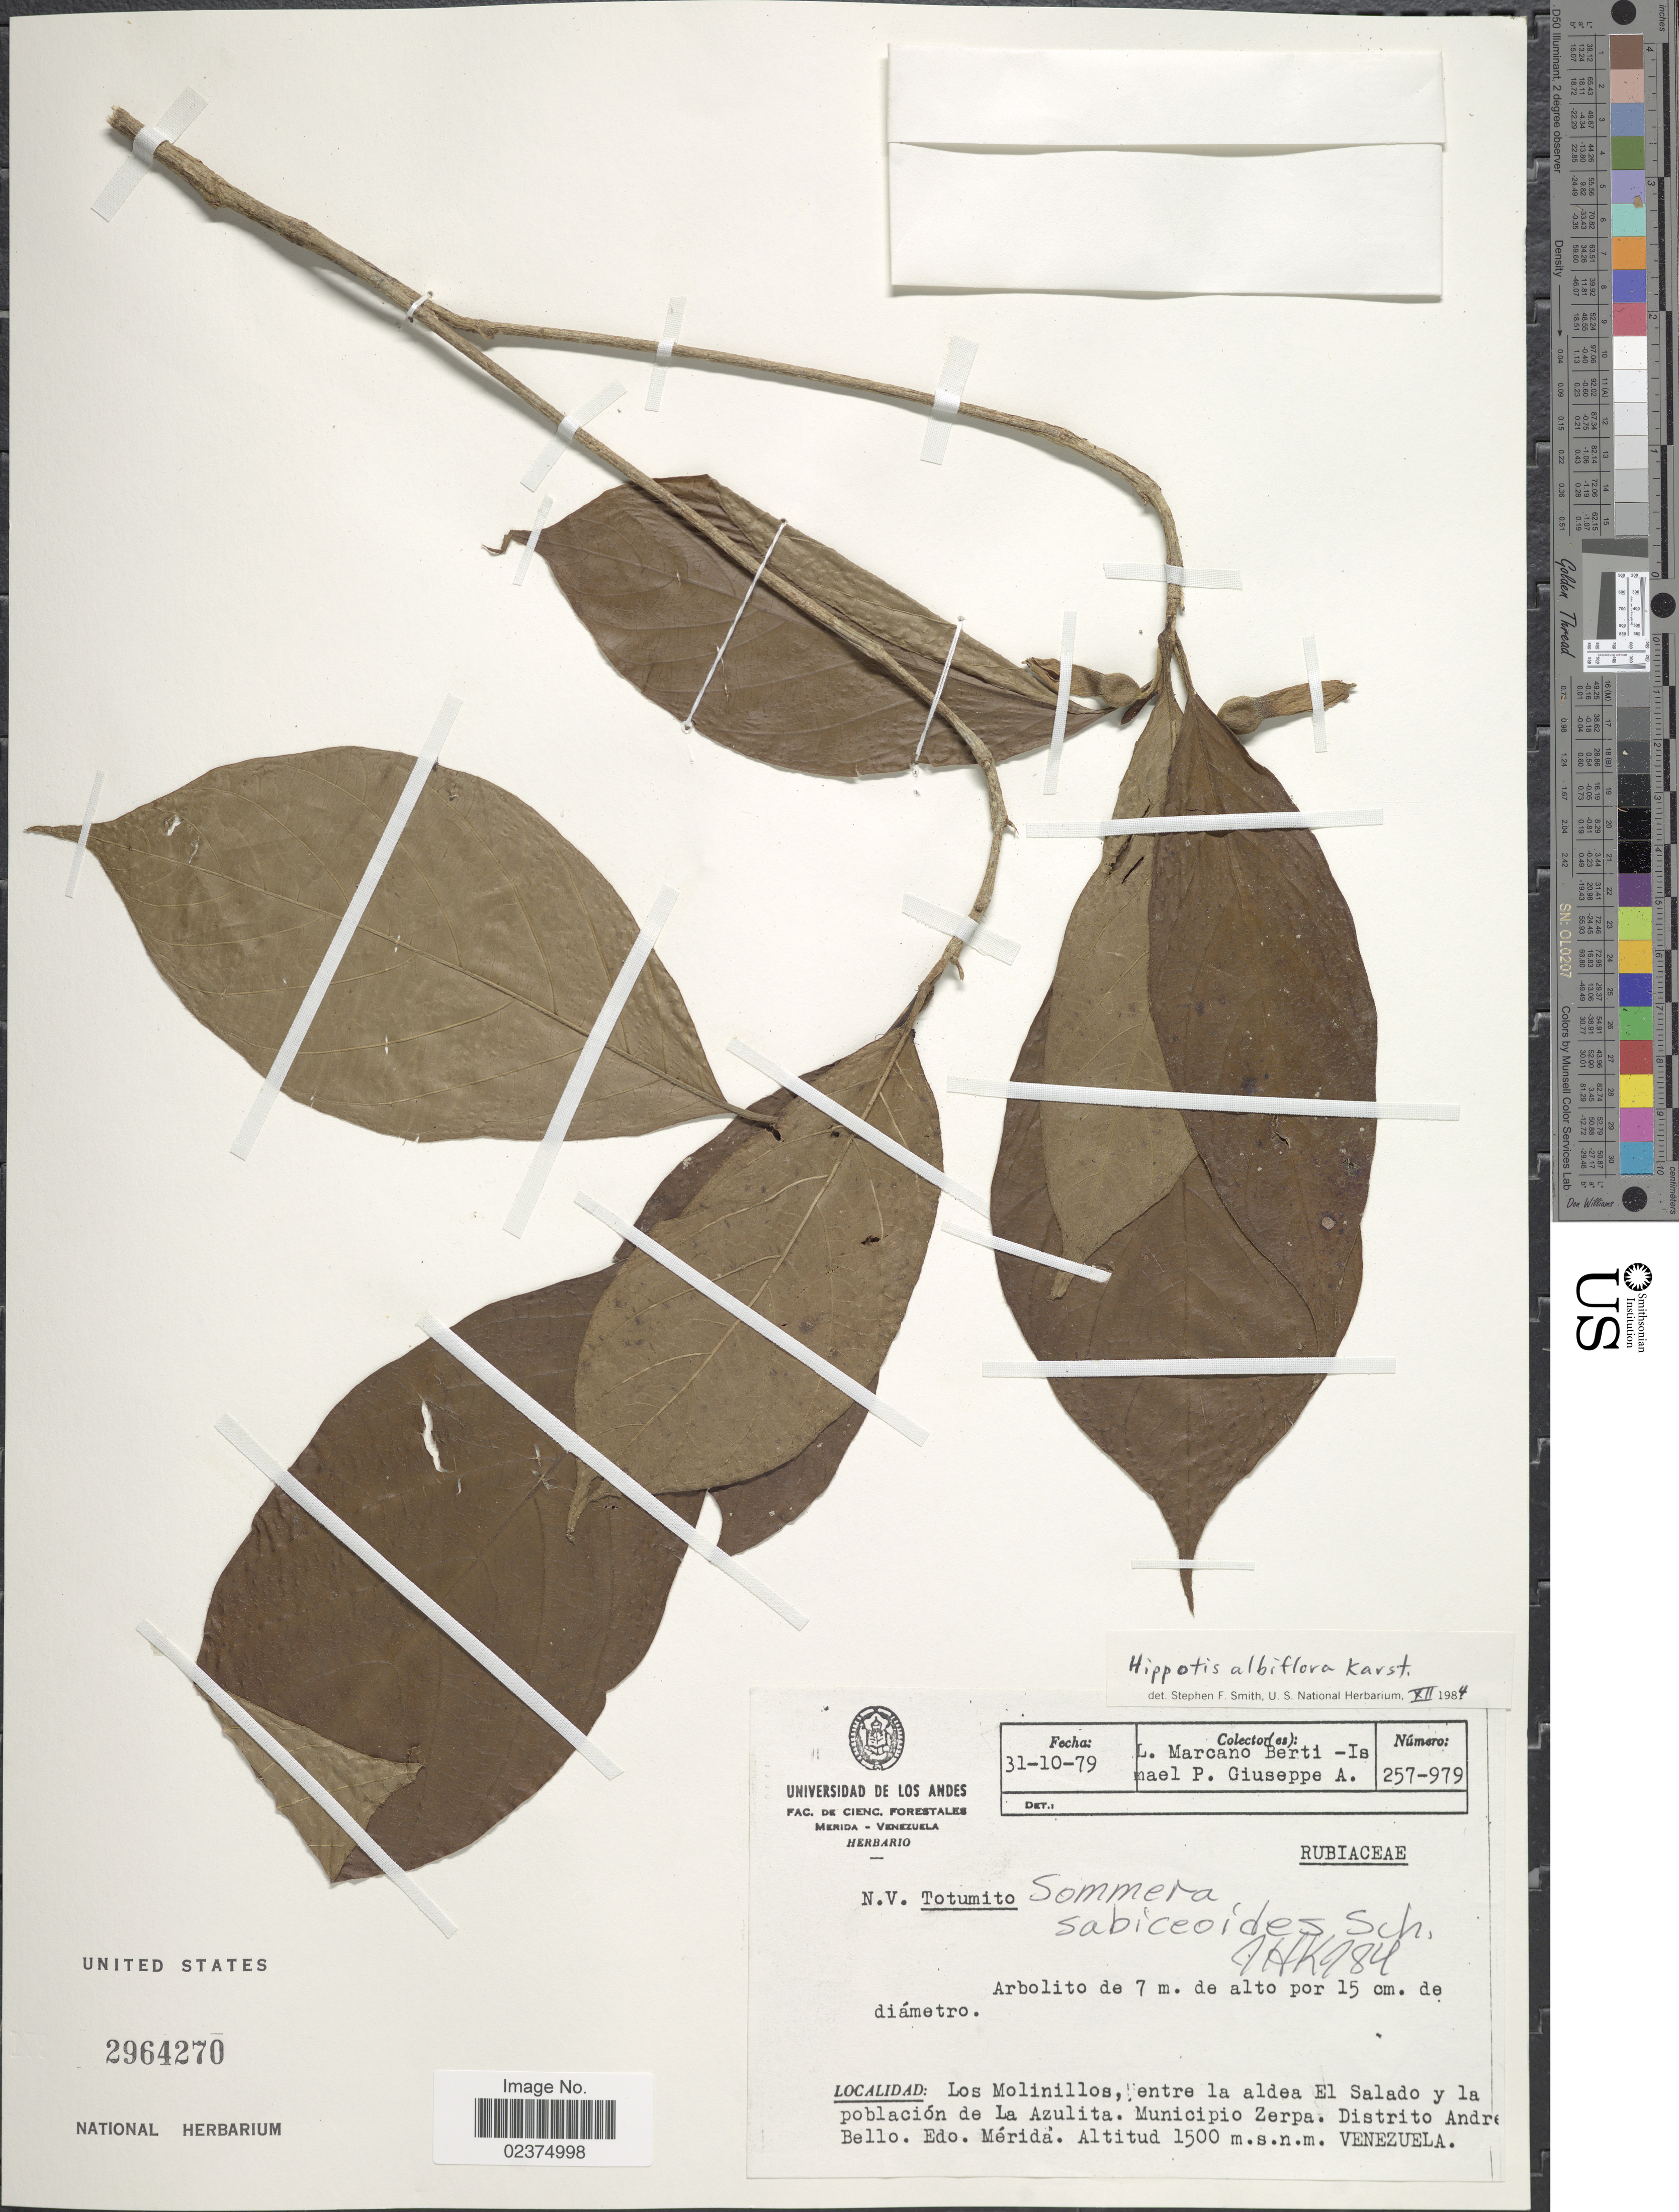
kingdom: Plantae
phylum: Tracheophyta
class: Magnoliopsida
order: Gentianales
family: Rubiaceae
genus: Hippotis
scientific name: Hippotis albiflora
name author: H. Karst.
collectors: L. Marcano-Berti & I. Giuseppe A.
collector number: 257-979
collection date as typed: Transcribed d/m/y: 31/10/79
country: Venezuela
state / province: Mérida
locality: Los molinillos, entre la aldea El Salado y la pblacion de La Azulita, Municipio Zerpa, Distrito Andre Bello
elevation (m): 1500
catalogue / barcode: US 2964270